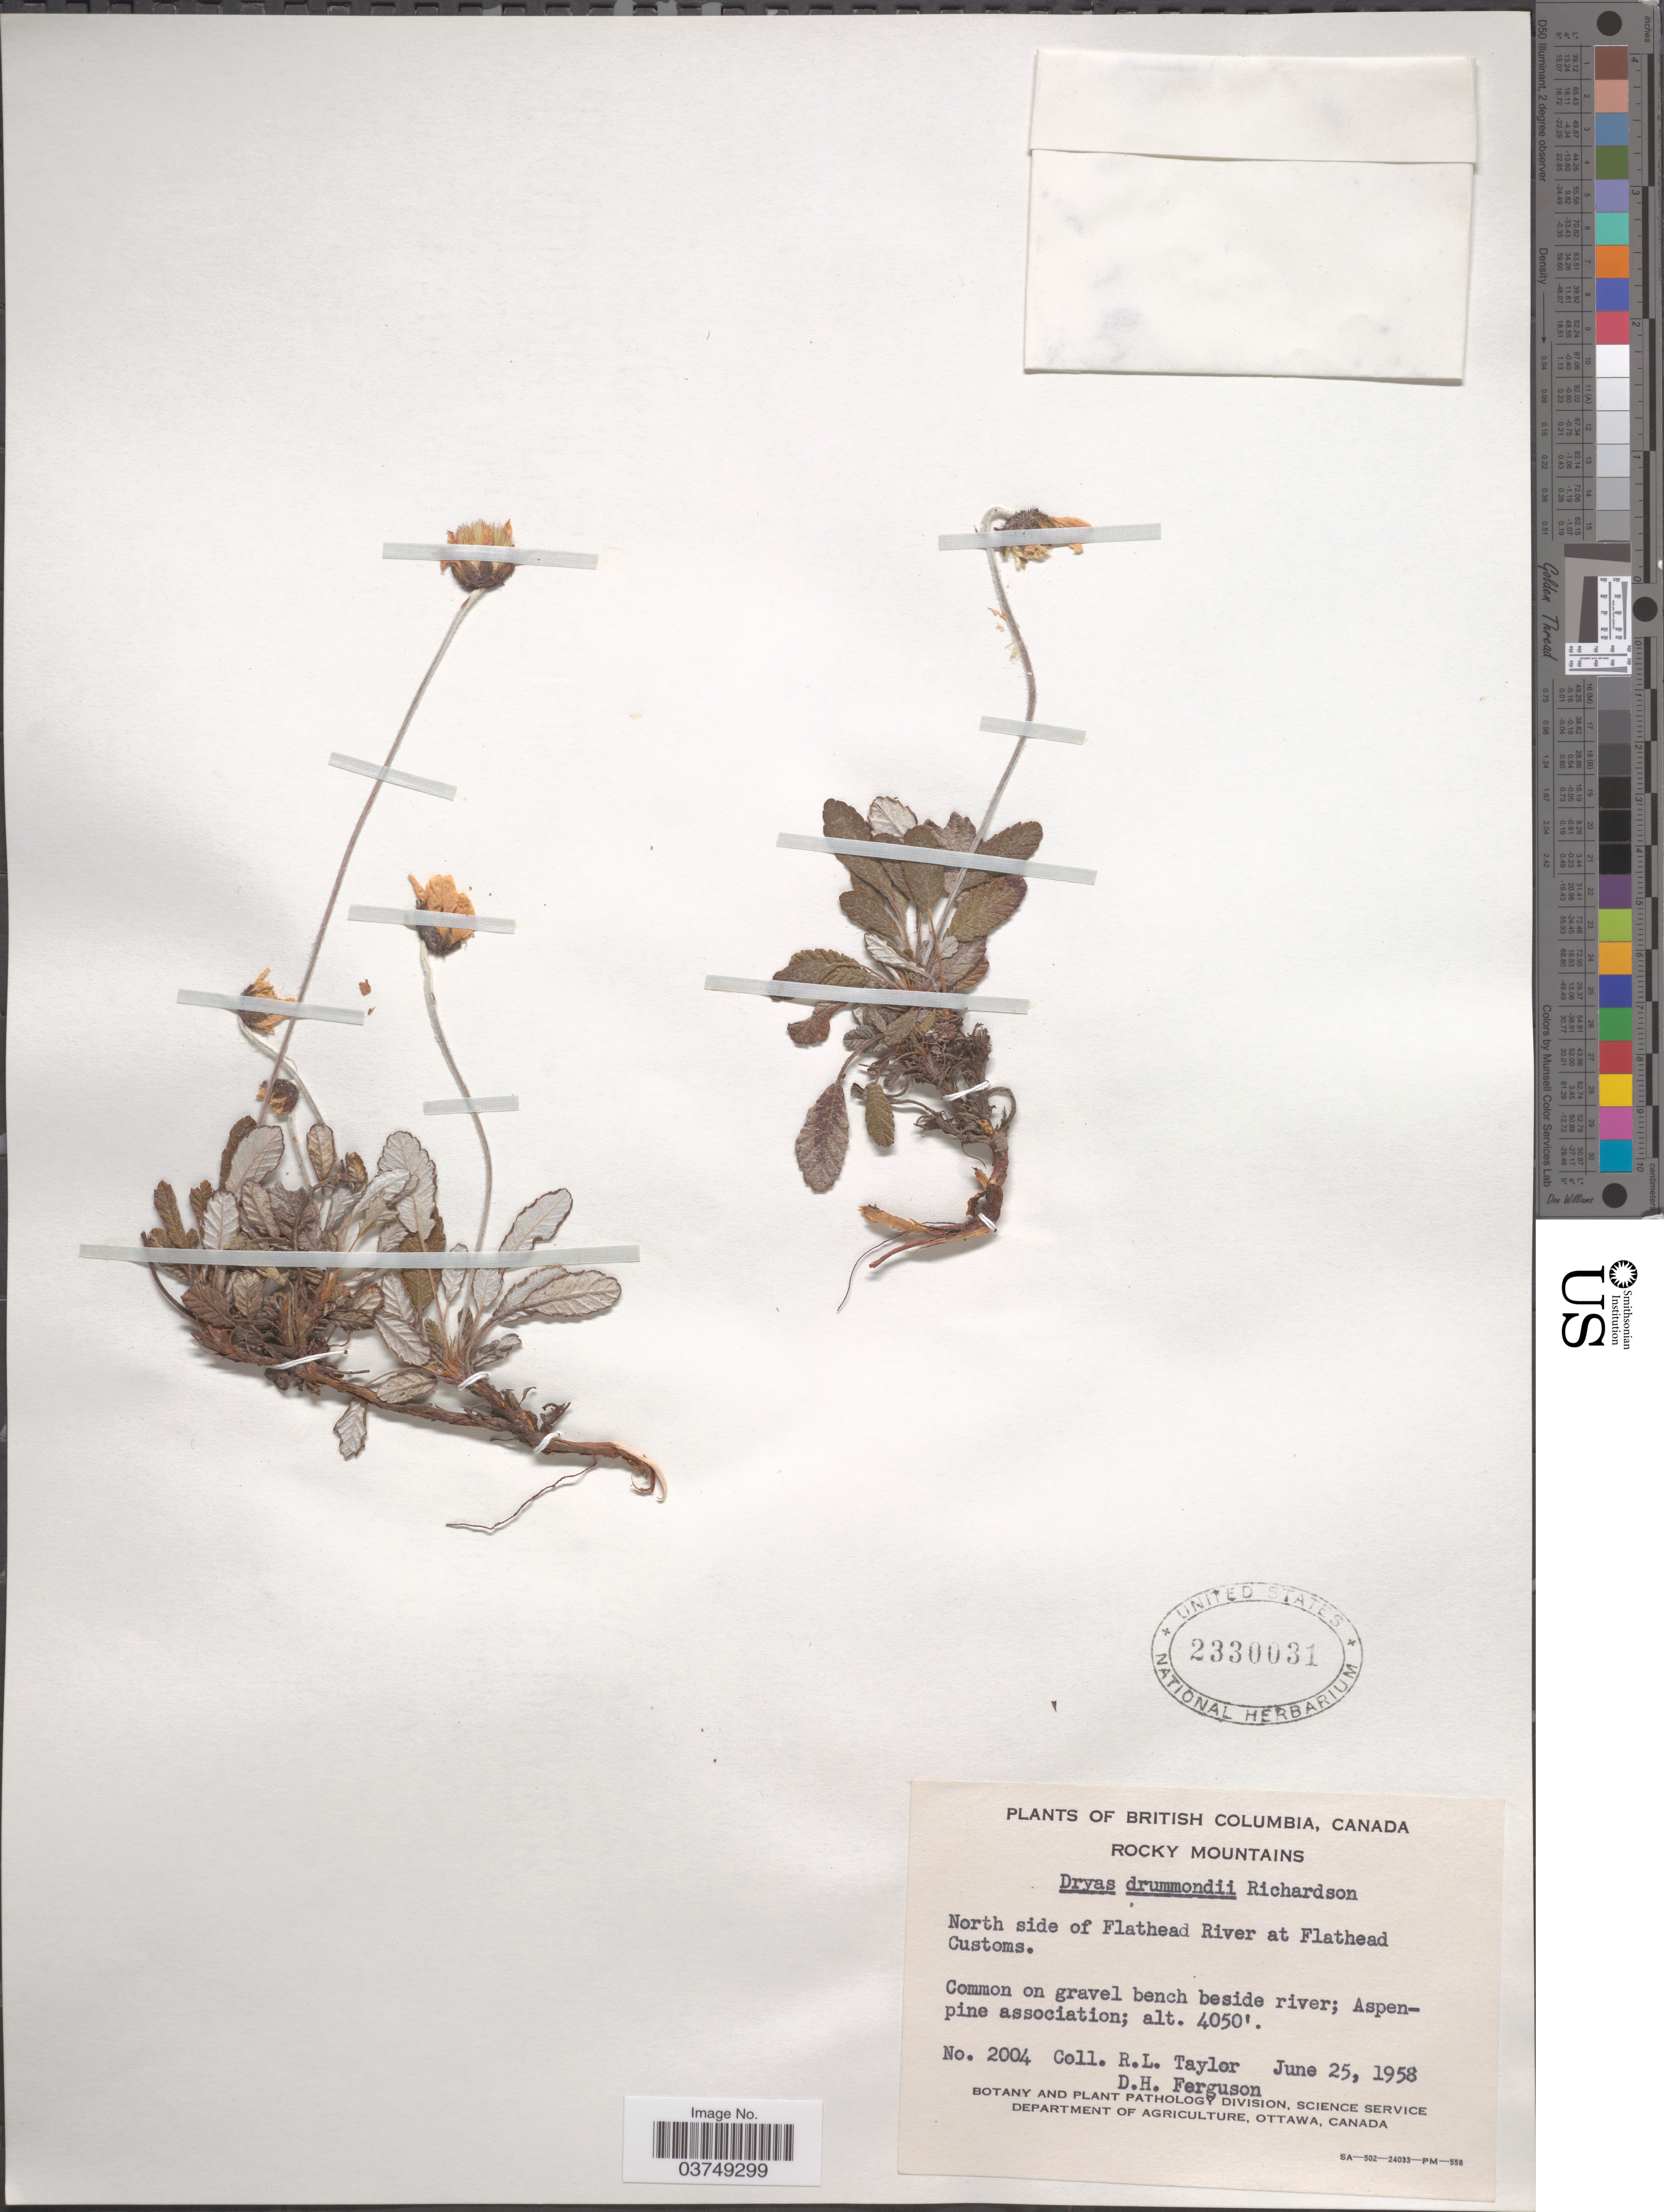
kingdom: Plantae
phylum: Tracheophyta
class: Magnoliopsida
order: Rosales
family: Rosaceae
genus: Dryas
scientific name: Dryas drummondii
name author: Hook. & Richardson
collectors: R. Taylor & D. Ferguson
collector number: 2004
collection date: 1958-06-25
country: Canada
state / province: British Columbia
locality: Rocky Mountains. North side of Flathead River at Flathead Customs. Beside river.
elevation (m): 1234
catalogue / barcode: US 2330031